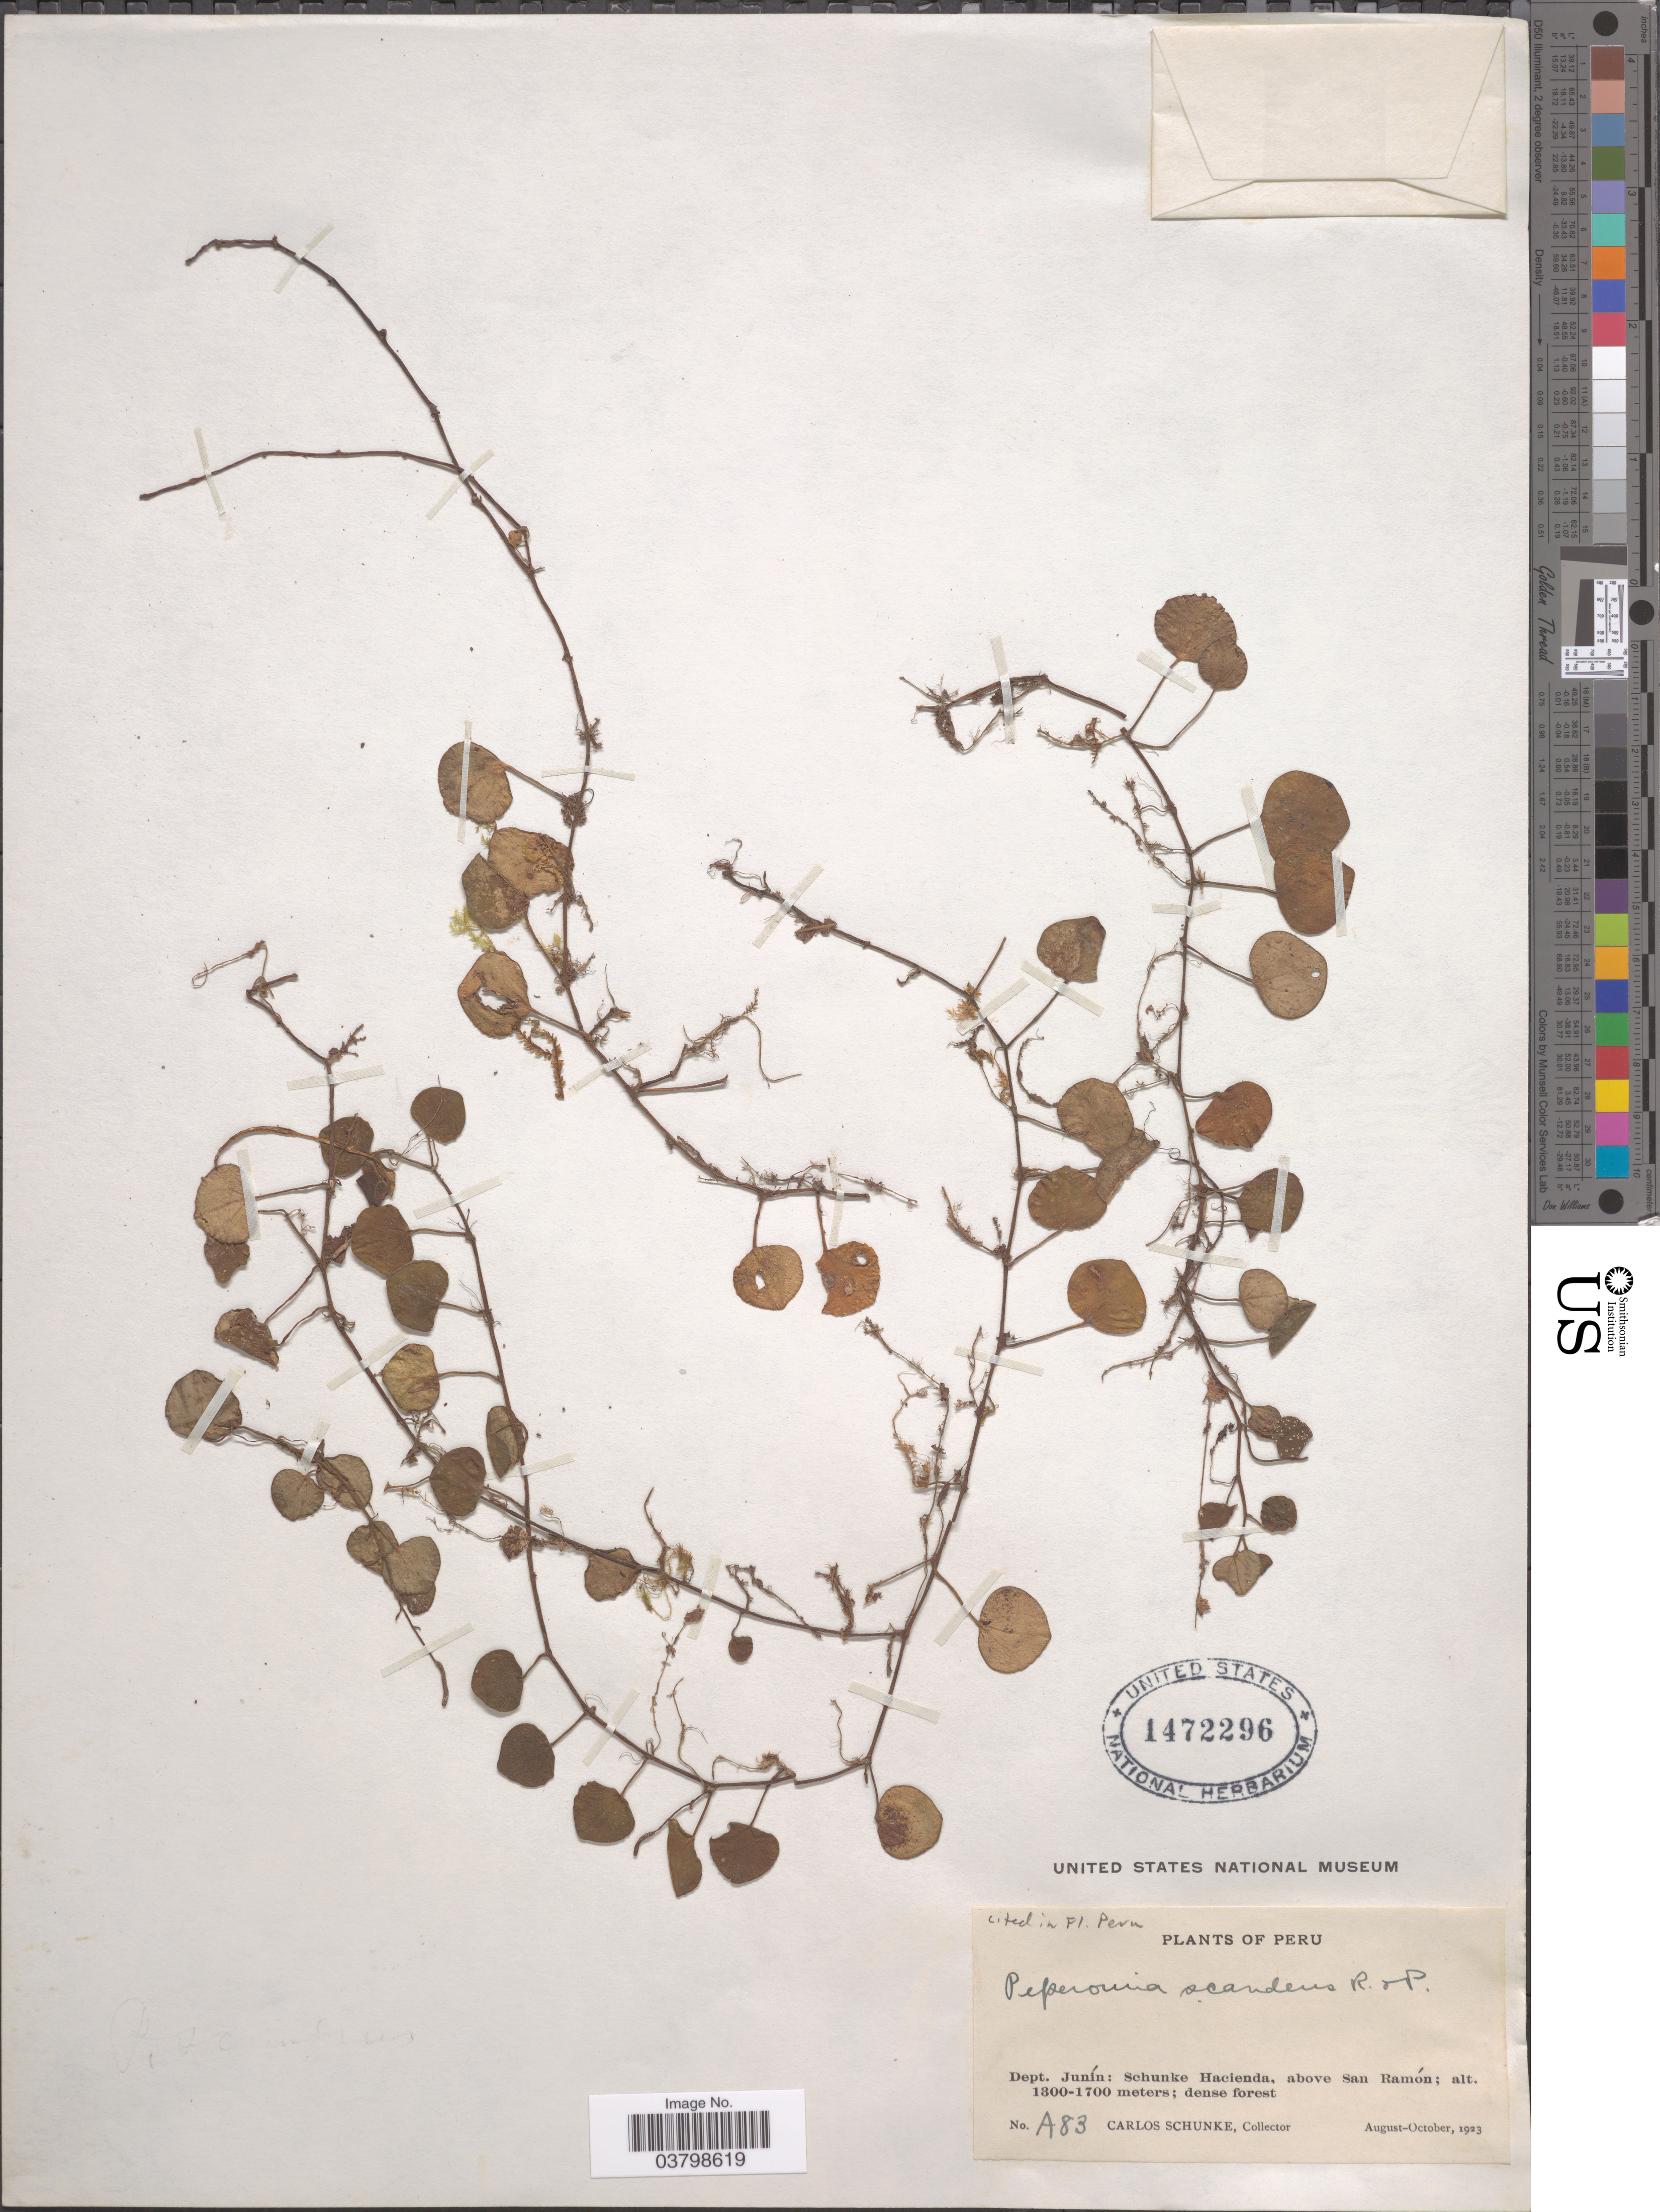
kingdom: Plantae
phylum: Tracheophyta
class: Magnoliopsida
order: Piperales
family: Piperaceae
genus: Peperomia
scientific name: Peperomia serpens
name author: (Sw.) Loudon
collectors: C. Schunke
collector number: A83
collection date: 1923-08/1923-10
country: Peru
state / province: Junín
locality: Dept. Junín: Schunke Hacienda, above San Ramón.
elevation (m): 1300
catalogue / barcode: US 1472296